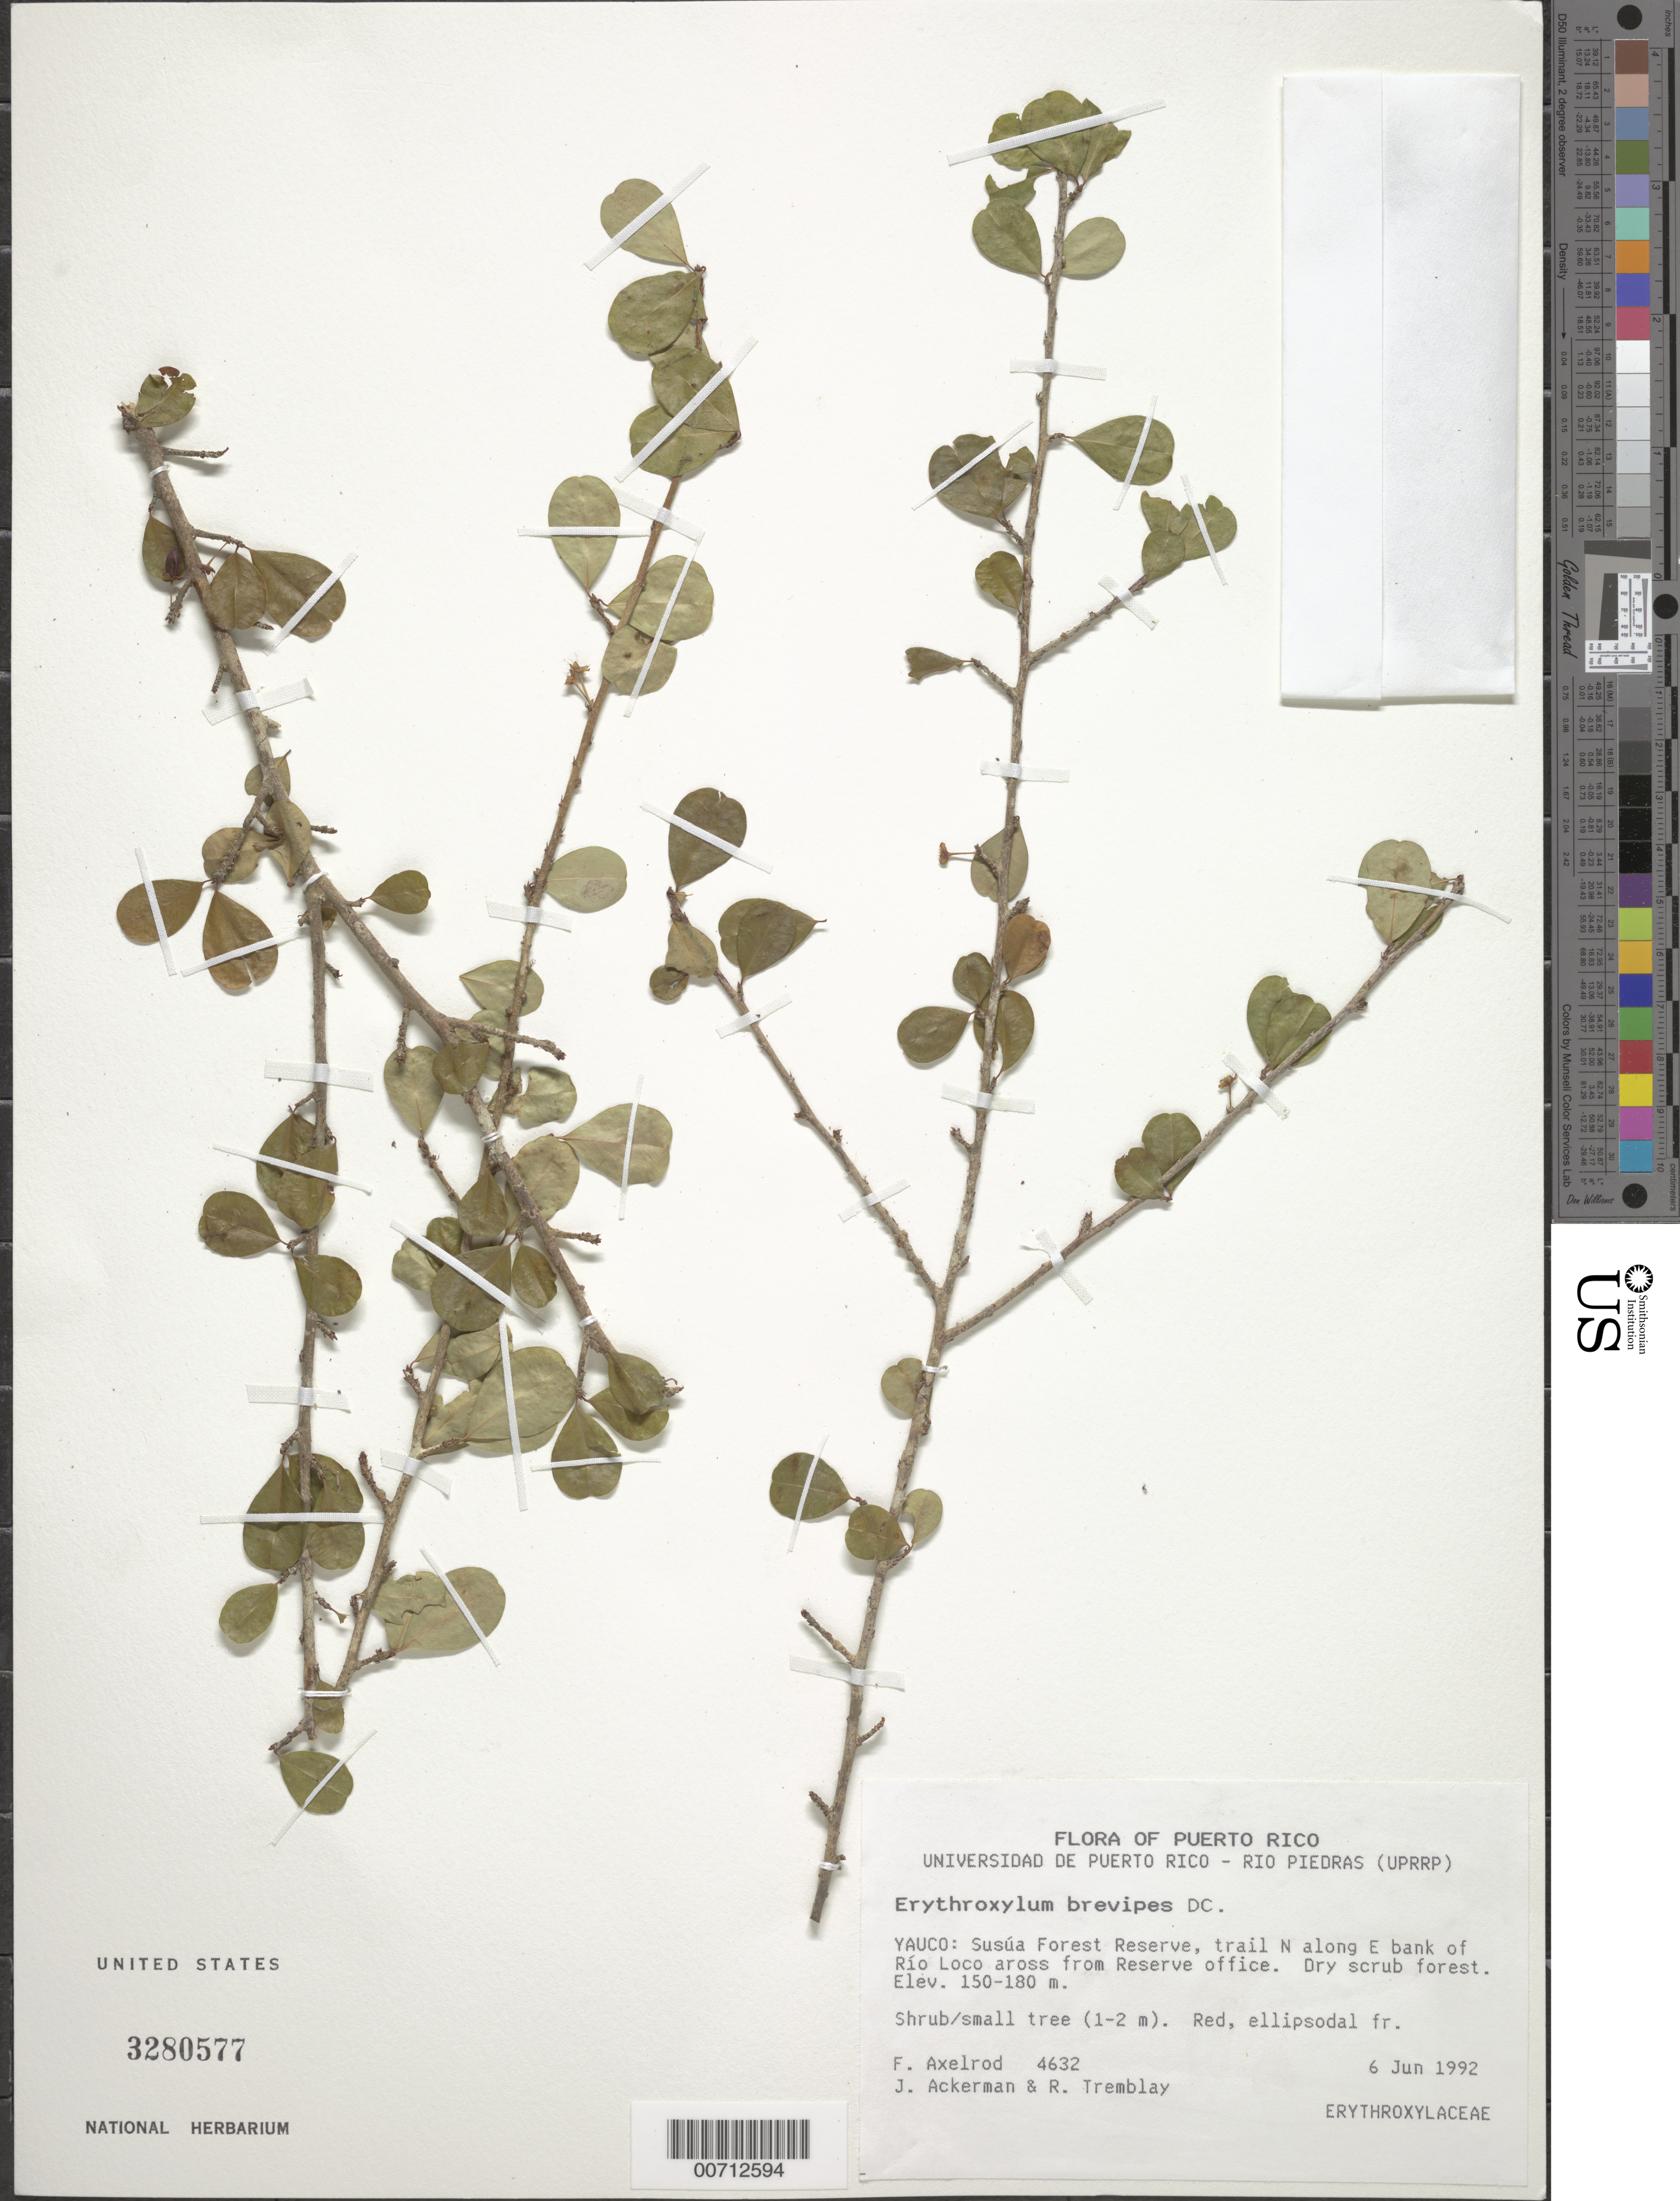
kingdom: Plantae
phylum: Tracheophyta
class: Magnoliopsida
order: Malpighiales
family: Erythroxylaceae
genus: Erythroxylum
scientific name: Erythroxylum brevipes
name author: DC.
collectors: F. S. Axelrod, J. D. Ackerman & R. L. Tremblay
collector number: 4632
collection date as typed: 06 Jun 1992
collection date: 1992-06-06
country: Puerto Rico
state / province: Yauco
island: Greater Antilles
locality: Susua Forest Reserve, trail N along E bank of Rio Loco across from Reserve office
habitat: Dry scrub forest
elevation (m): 150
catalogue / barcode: US 3280577